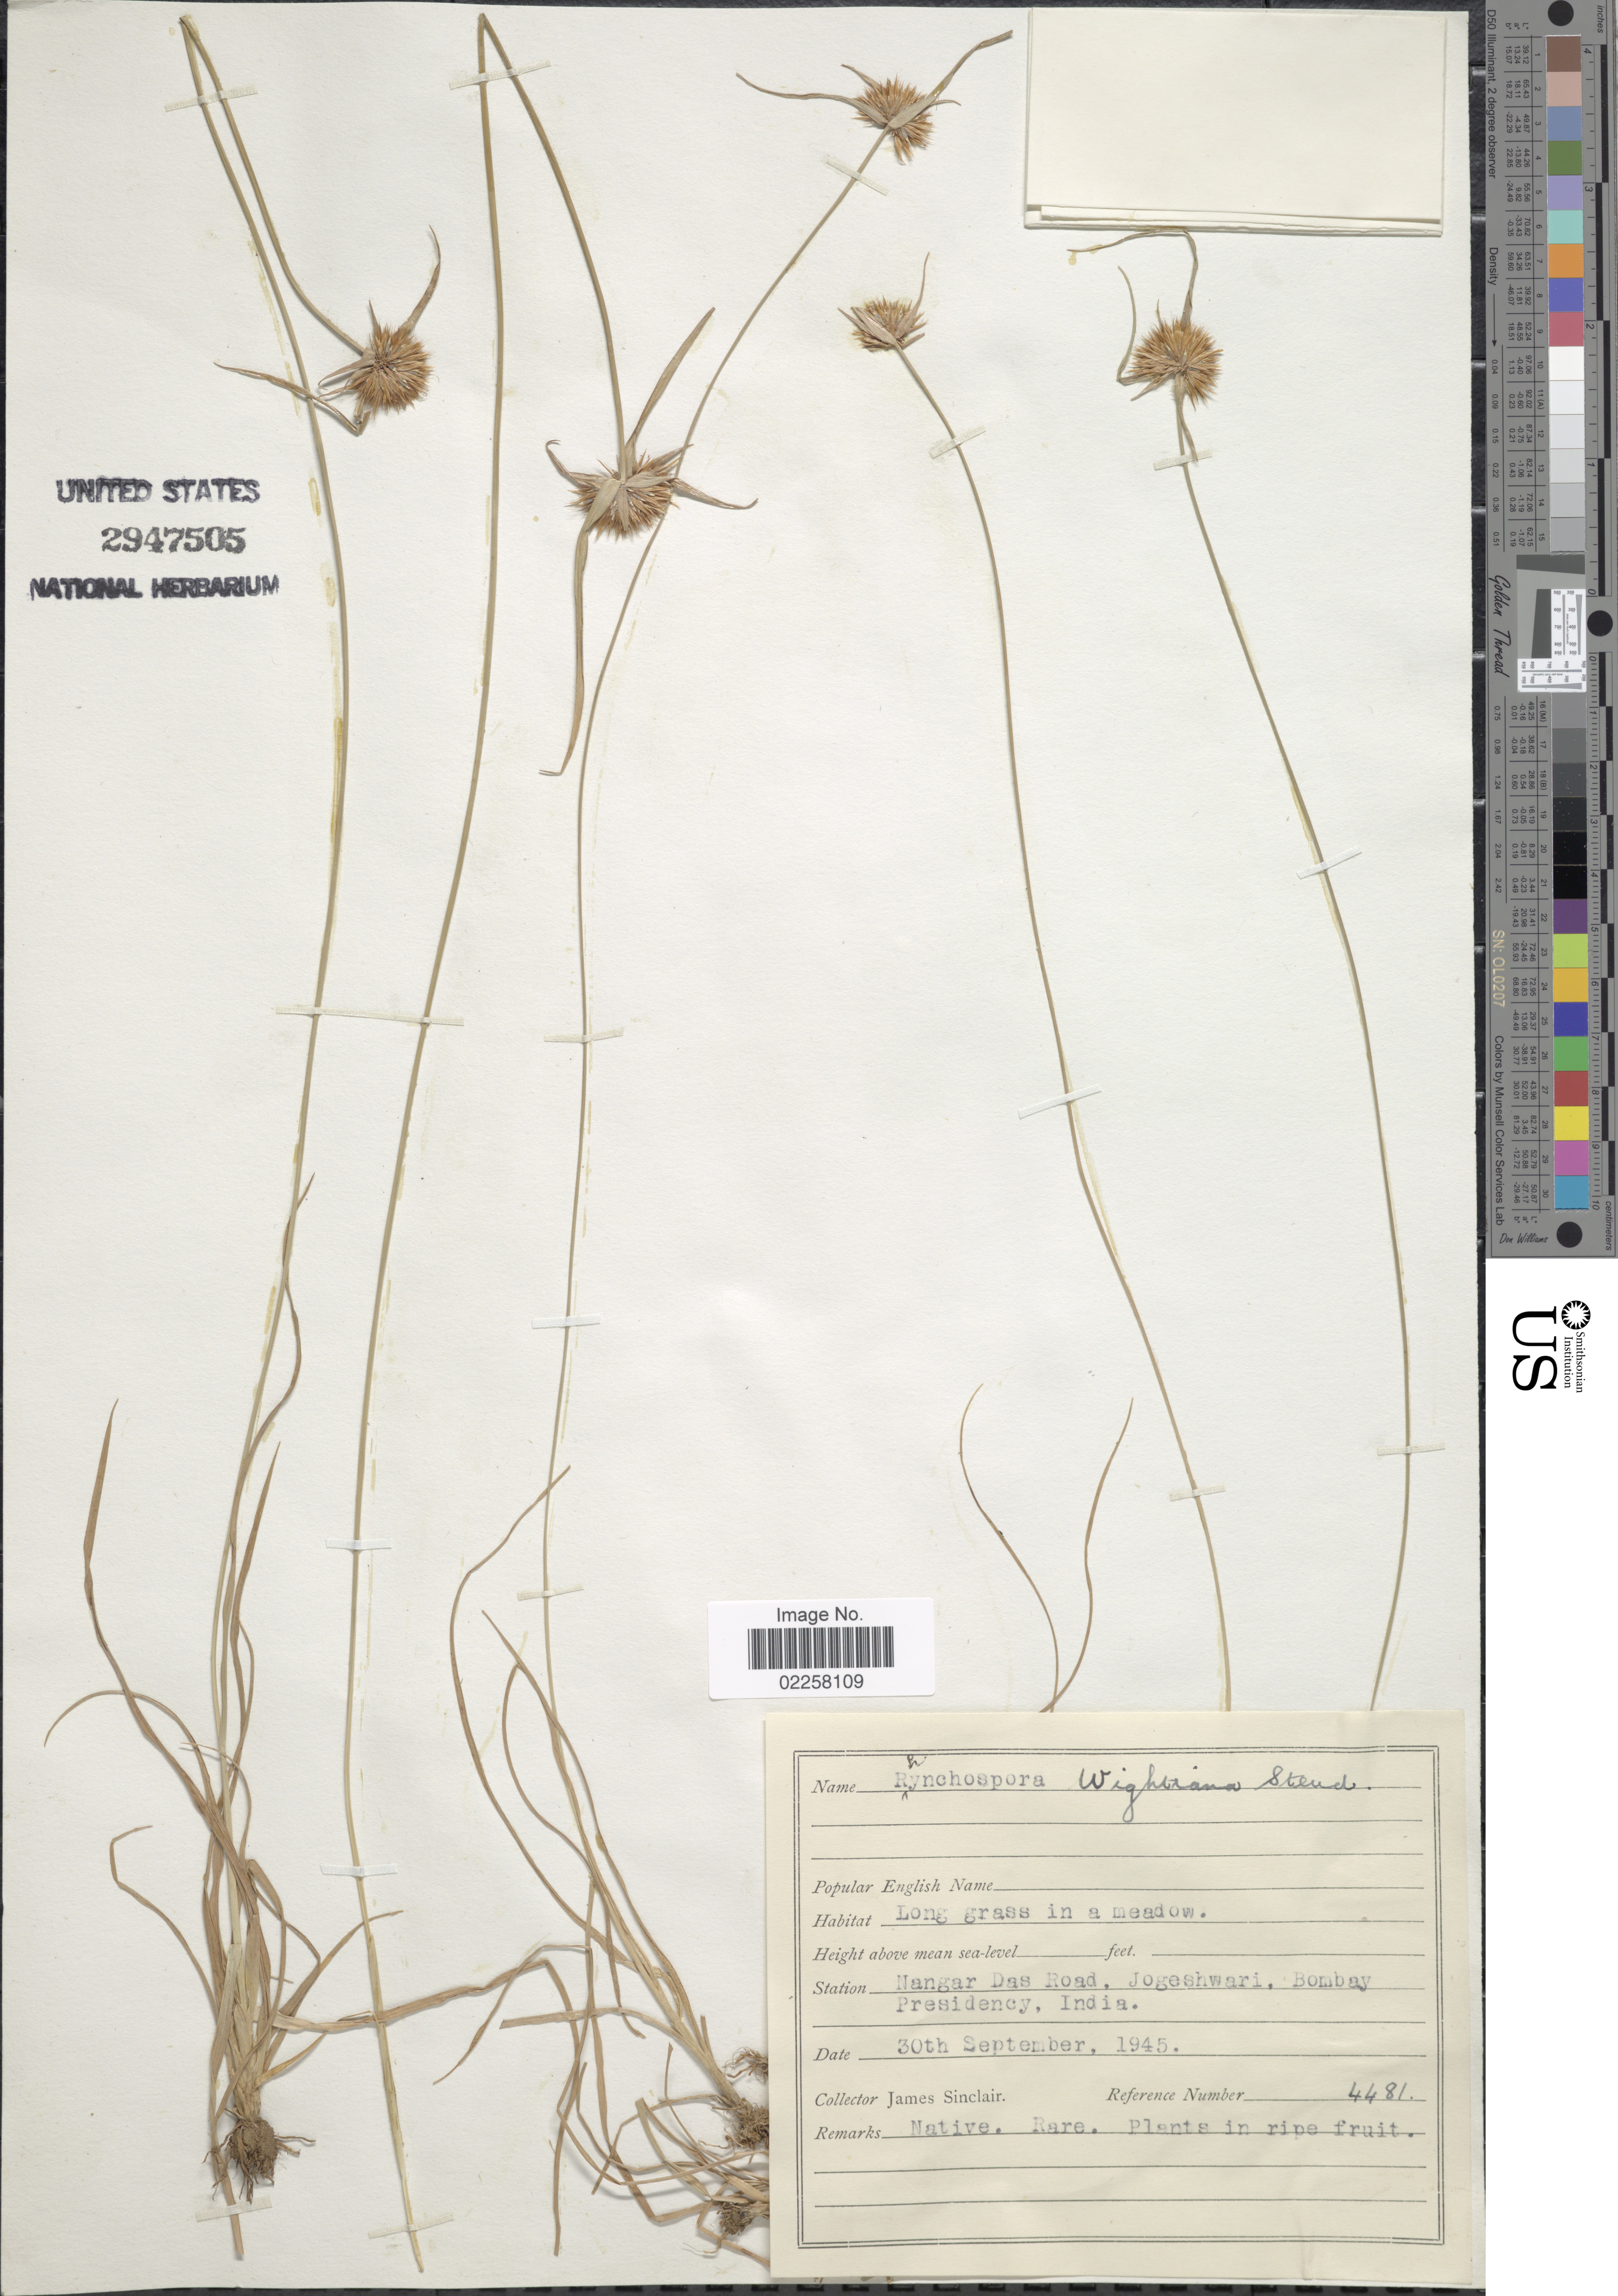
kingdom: Plantae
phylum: Tracheophyta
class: Liliopsida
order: Poales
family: Cyperaceae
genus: Rhynchospora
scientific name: Rhynchospora wightiana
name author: (Nees) Steud.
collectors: J. Sinclair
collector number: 4481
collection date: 1945-09-30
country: India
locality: Nangar Das Road, Jogeshwari, Bombay Presidency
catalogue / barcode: US 2947505